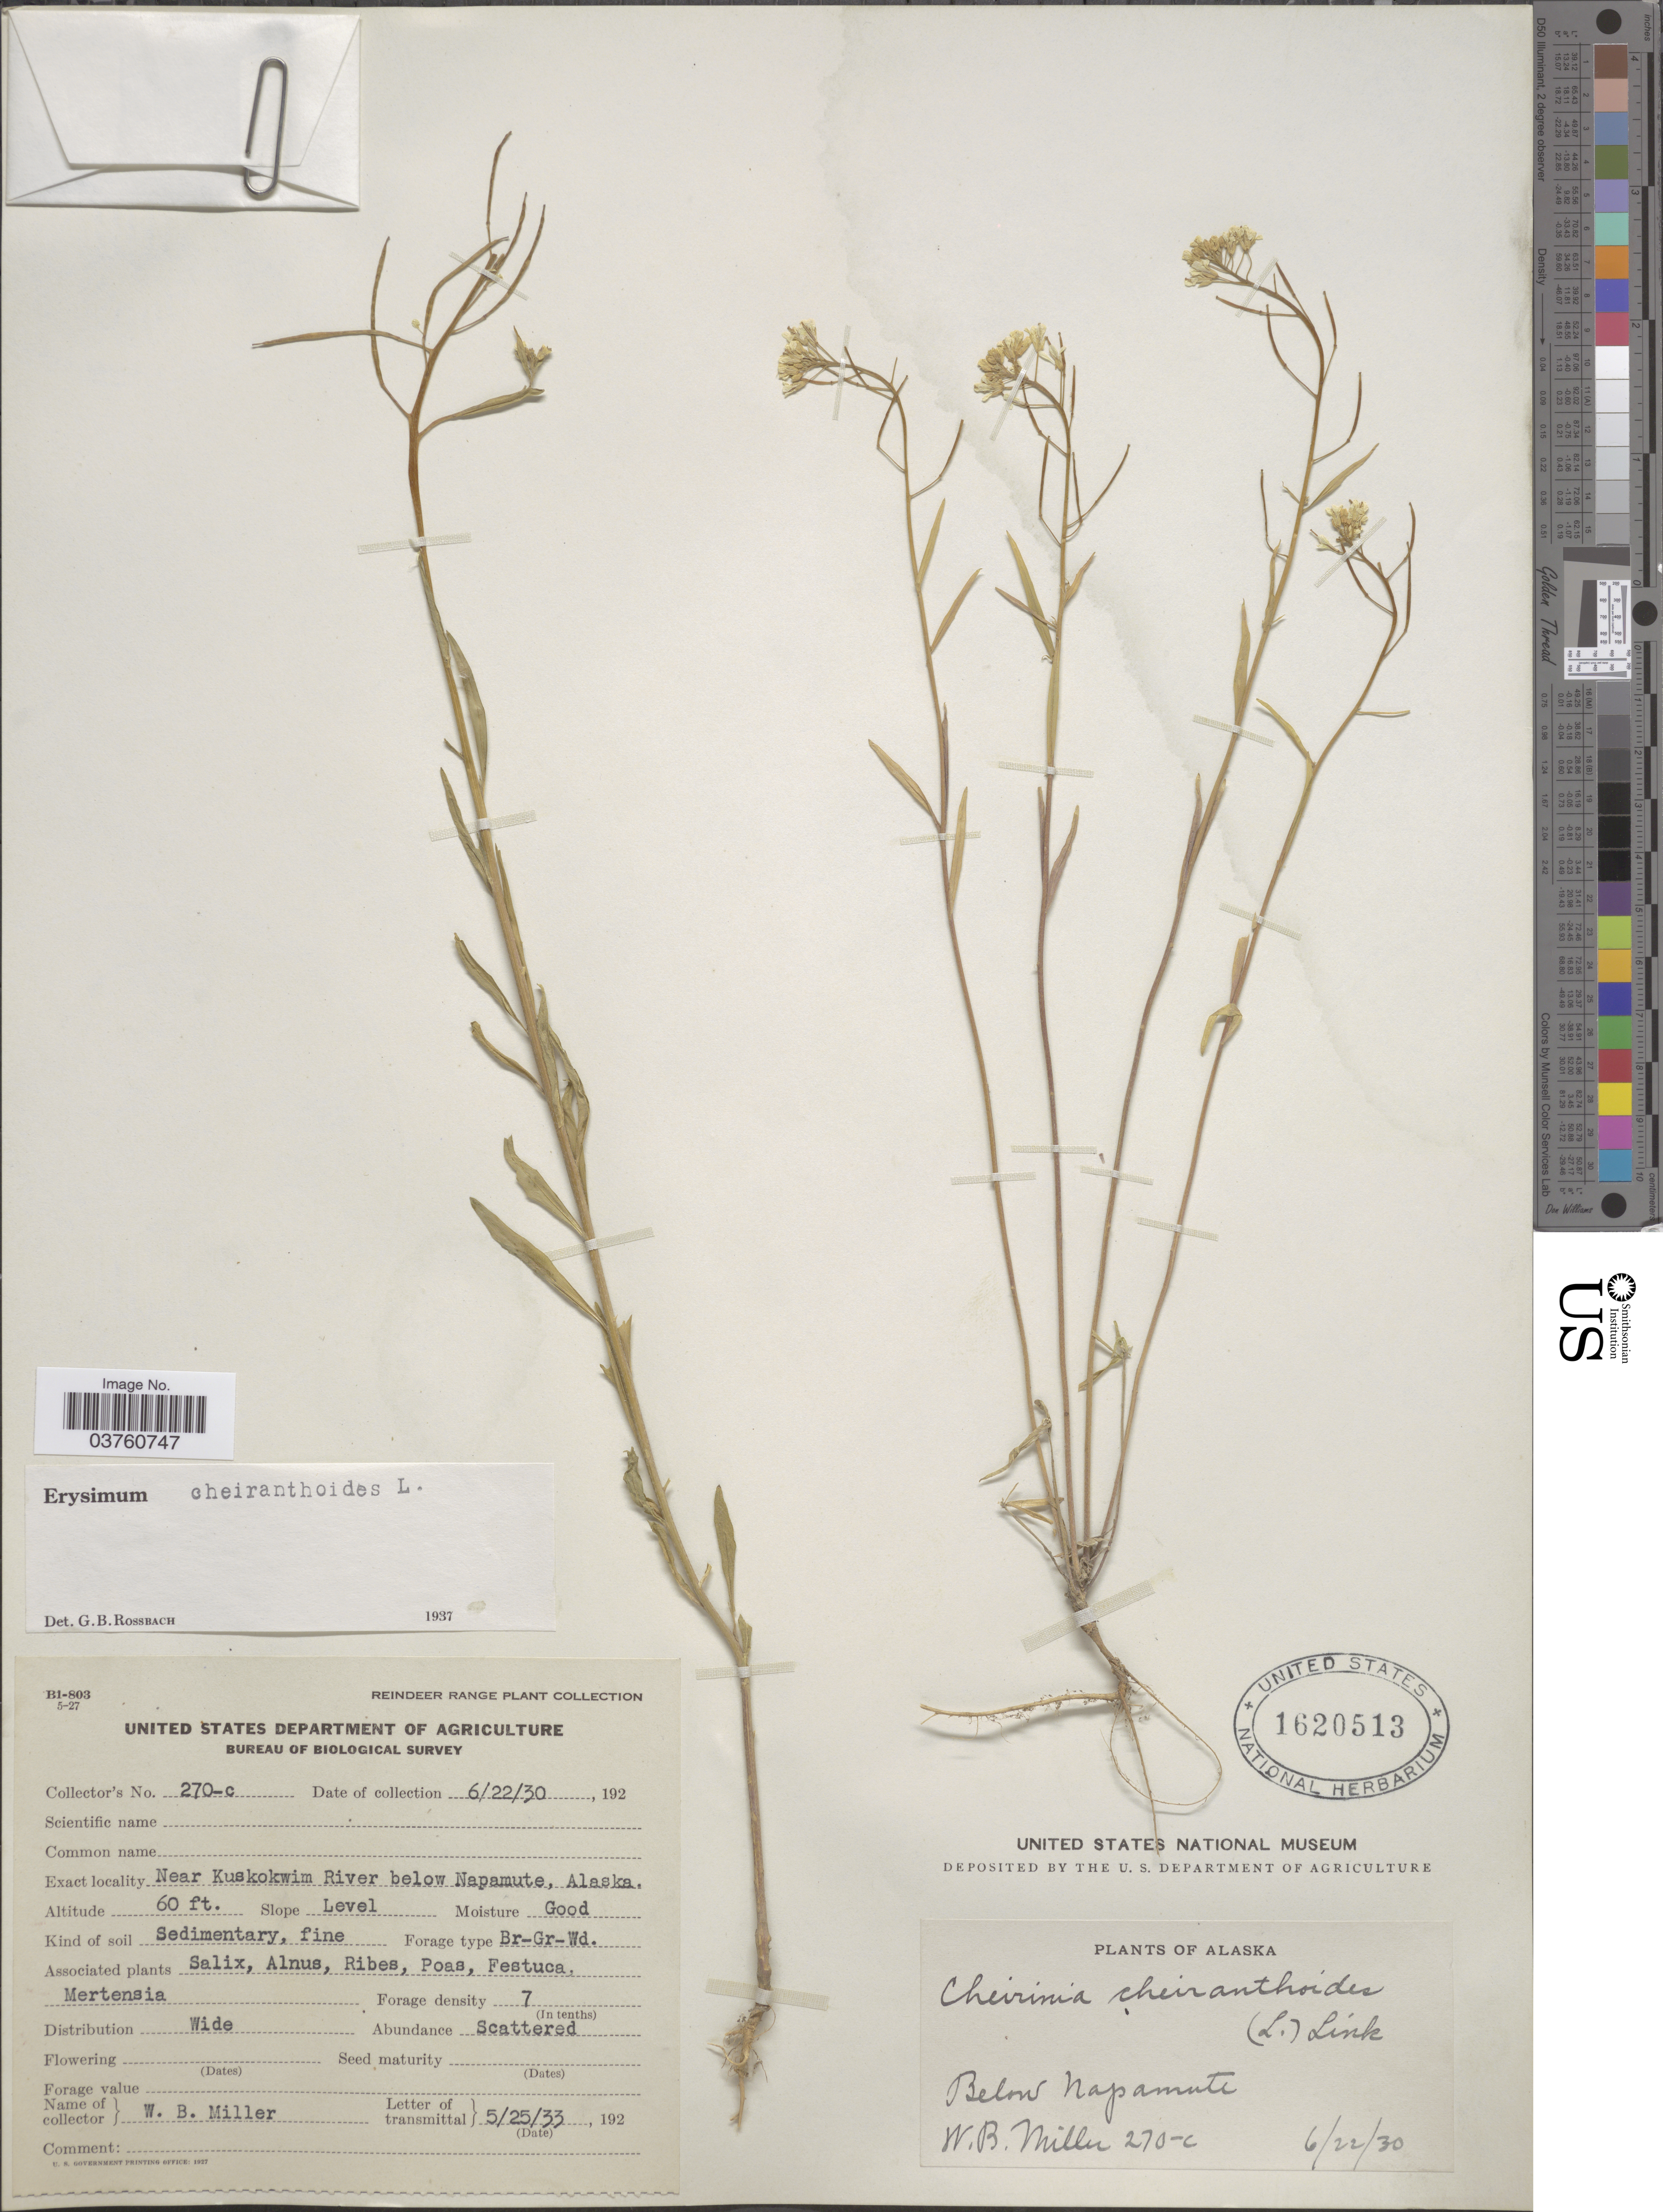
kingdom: Plantae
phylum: Tracheophyta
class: Magnoliopsida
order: Brassicales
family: Brassicaceae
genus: Erysimum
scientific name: Erysimum cheiranthoides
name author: L.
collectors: W. Miller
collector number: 270-c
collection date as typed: Transcribed d/m/y: 22/6/30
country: United States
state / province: Alaska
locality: Below Napamute. Near Kuskokwim River below Napamute.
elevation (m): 18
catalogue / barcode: US 1620513